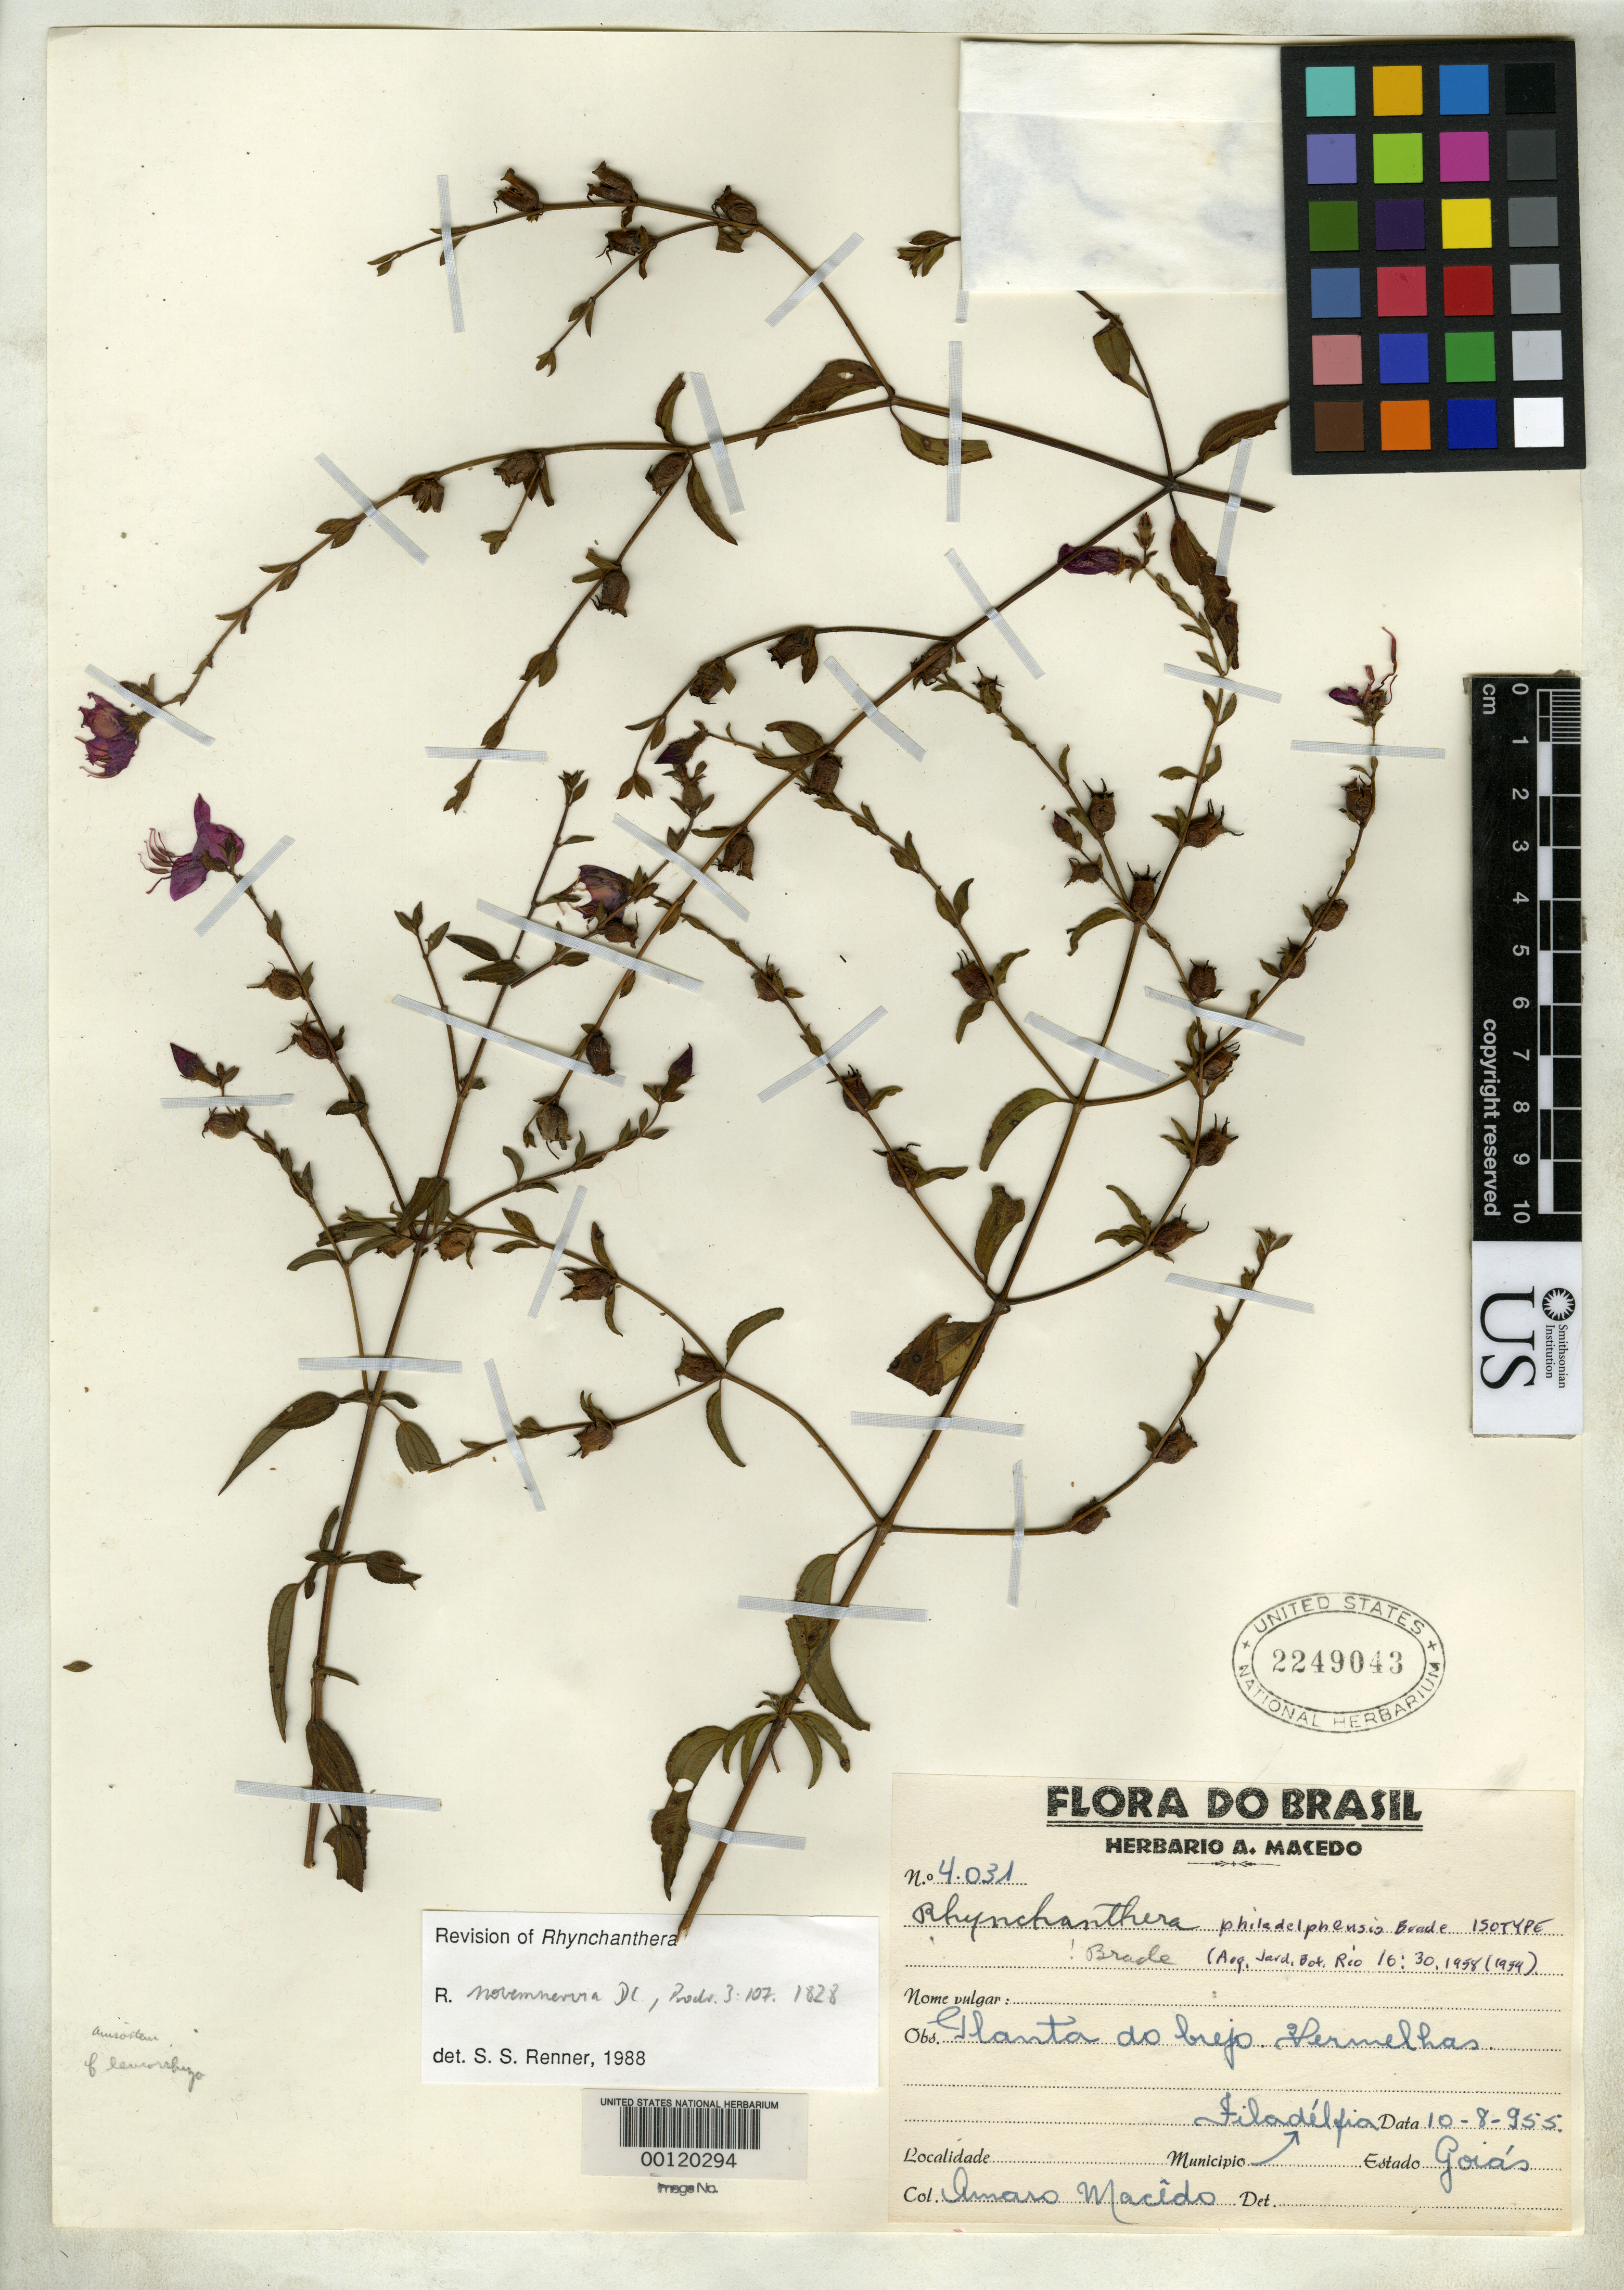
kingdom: Plantae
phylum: Tracheophyta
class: Magnoliopsida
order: Myrtales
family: Melastomataceae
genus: Rhynchanthera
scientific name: Rhynchanthera philadelphensis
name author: Brade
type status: Isotype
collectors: A. Macedo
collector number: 4031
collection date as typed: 10 Aug 1955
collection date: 1955-08-10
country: Brazil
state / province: Goiás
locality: Filadelfia.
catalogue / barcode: US 2249043